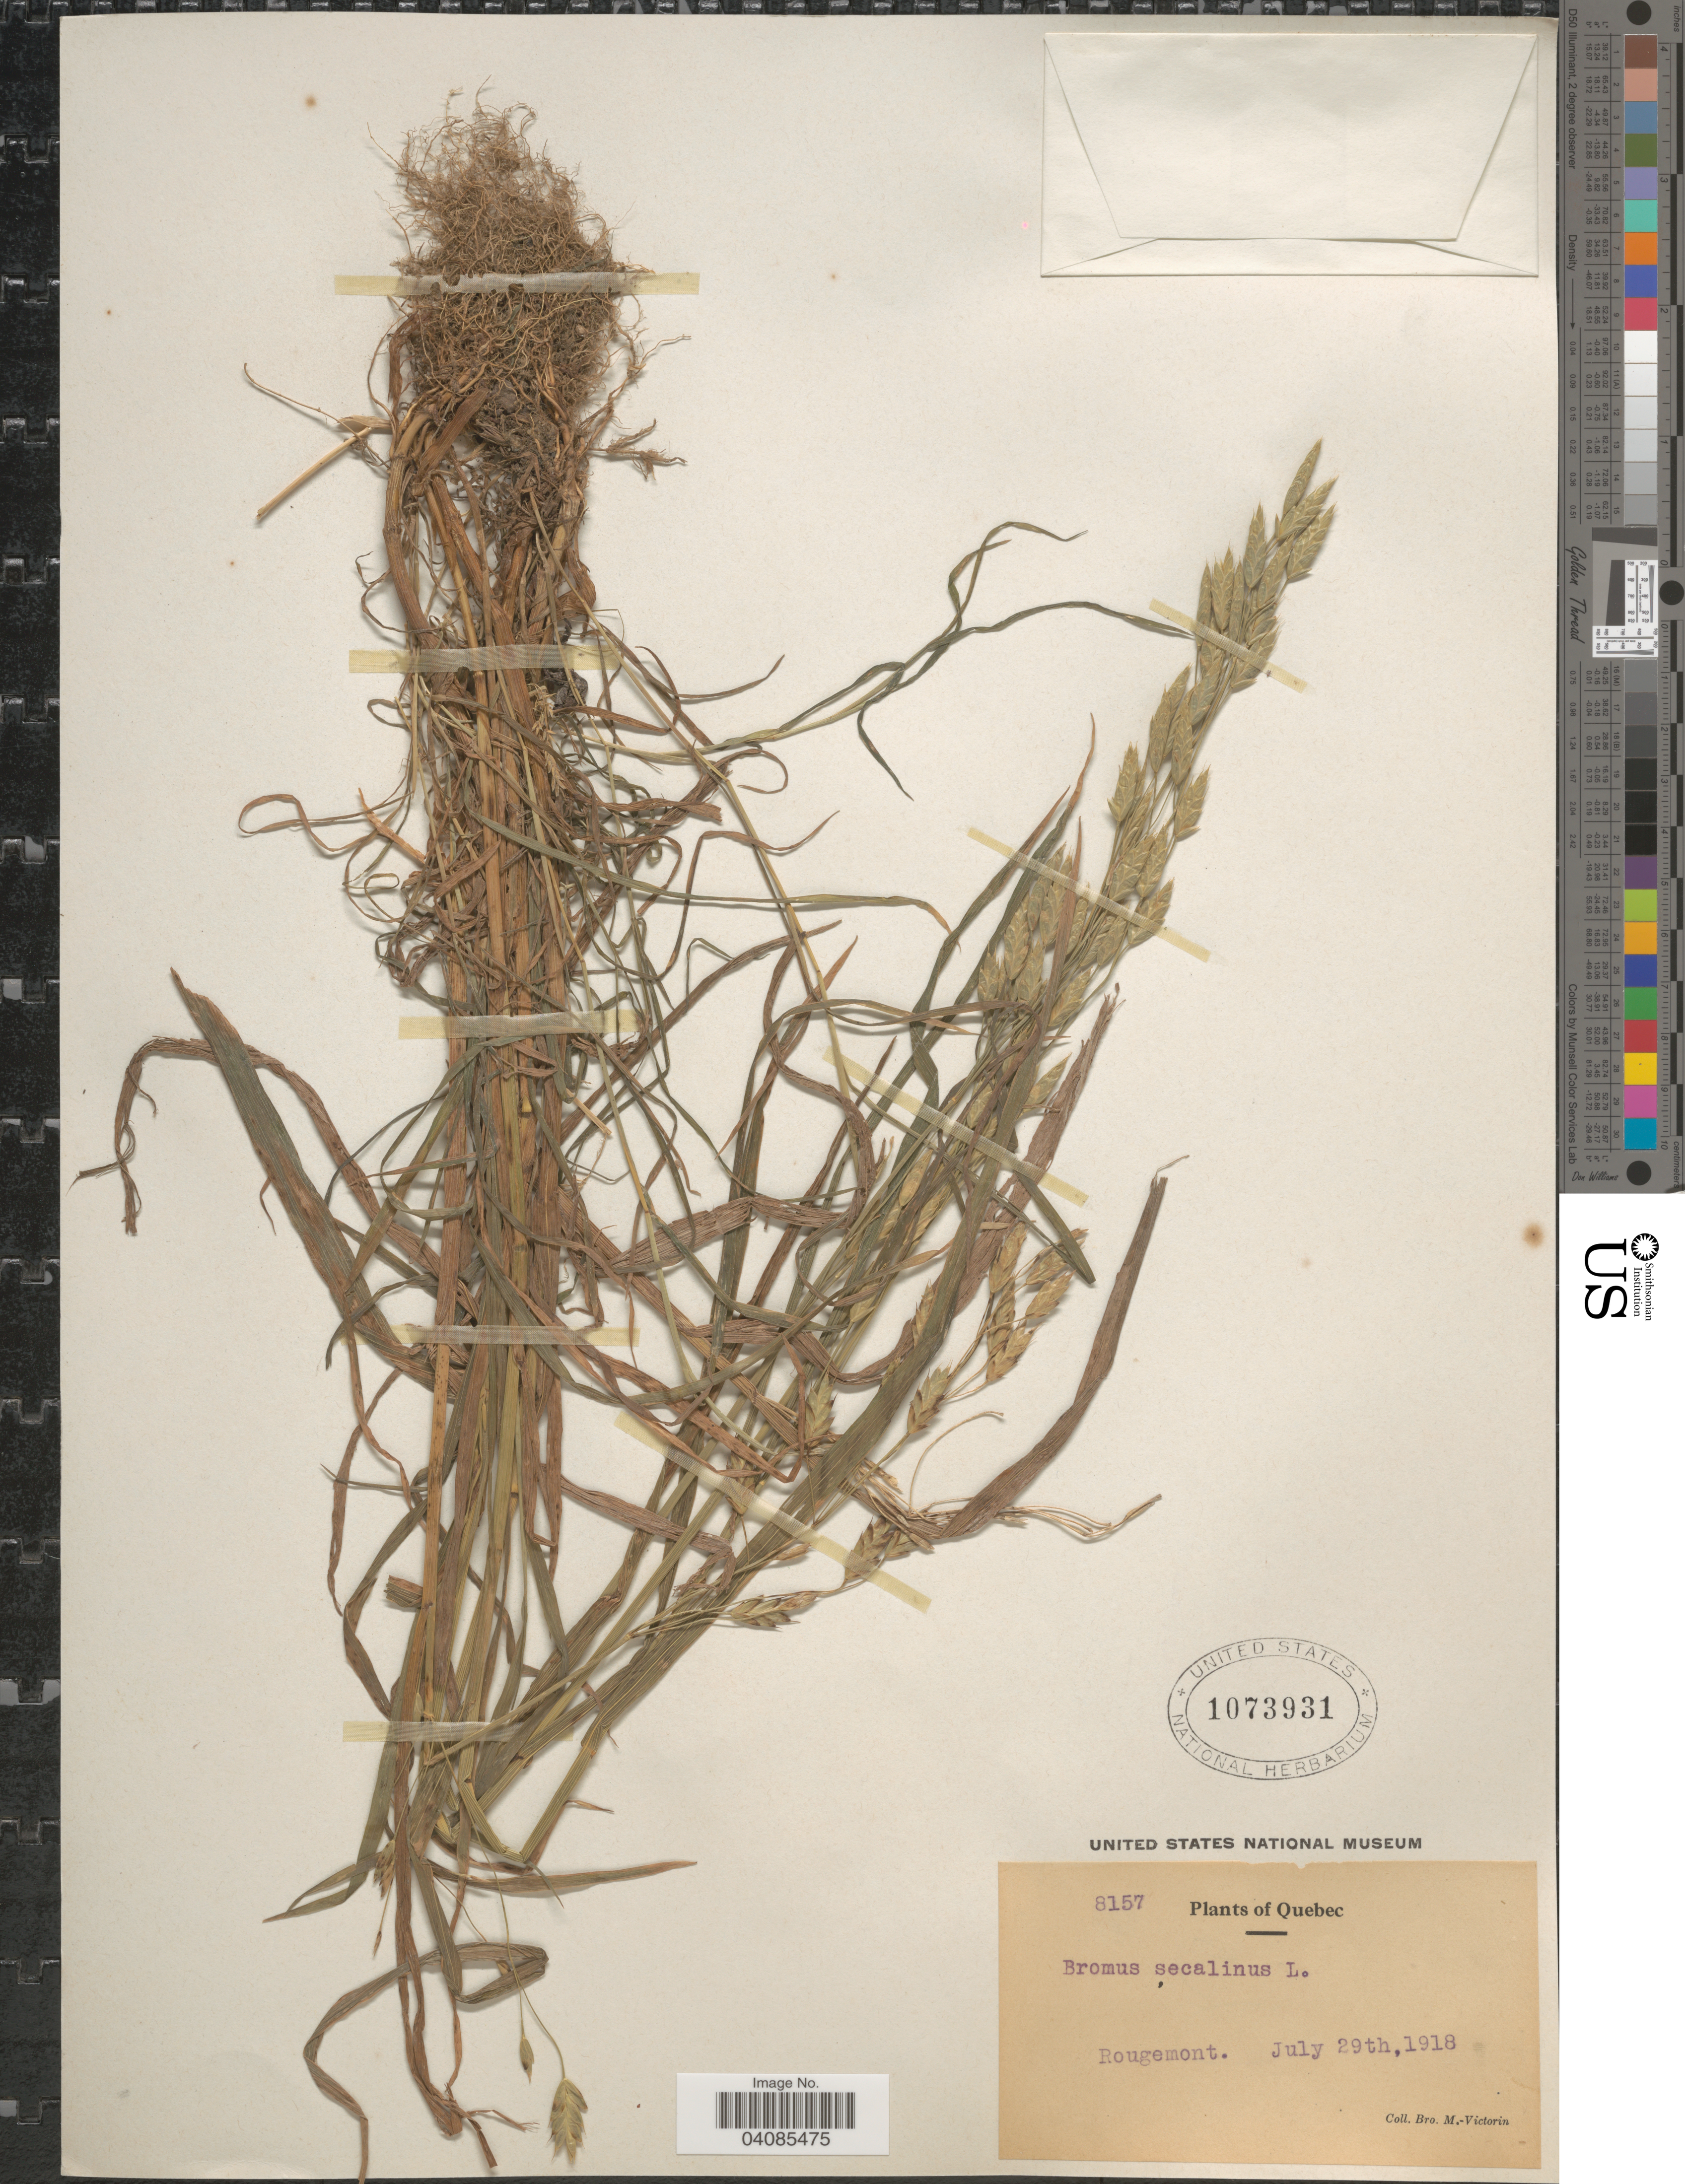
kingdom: Plantae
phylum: Tracheophyta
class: Liliopsida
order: Poales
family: Poaceae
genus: Bromus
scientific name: Bromus secalinus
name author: L.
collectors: Fr. Marie-Victorin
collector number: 8157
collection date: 1918-07-29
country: Canada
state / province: Quebec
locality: Rougemont.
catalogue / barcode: US 1073931